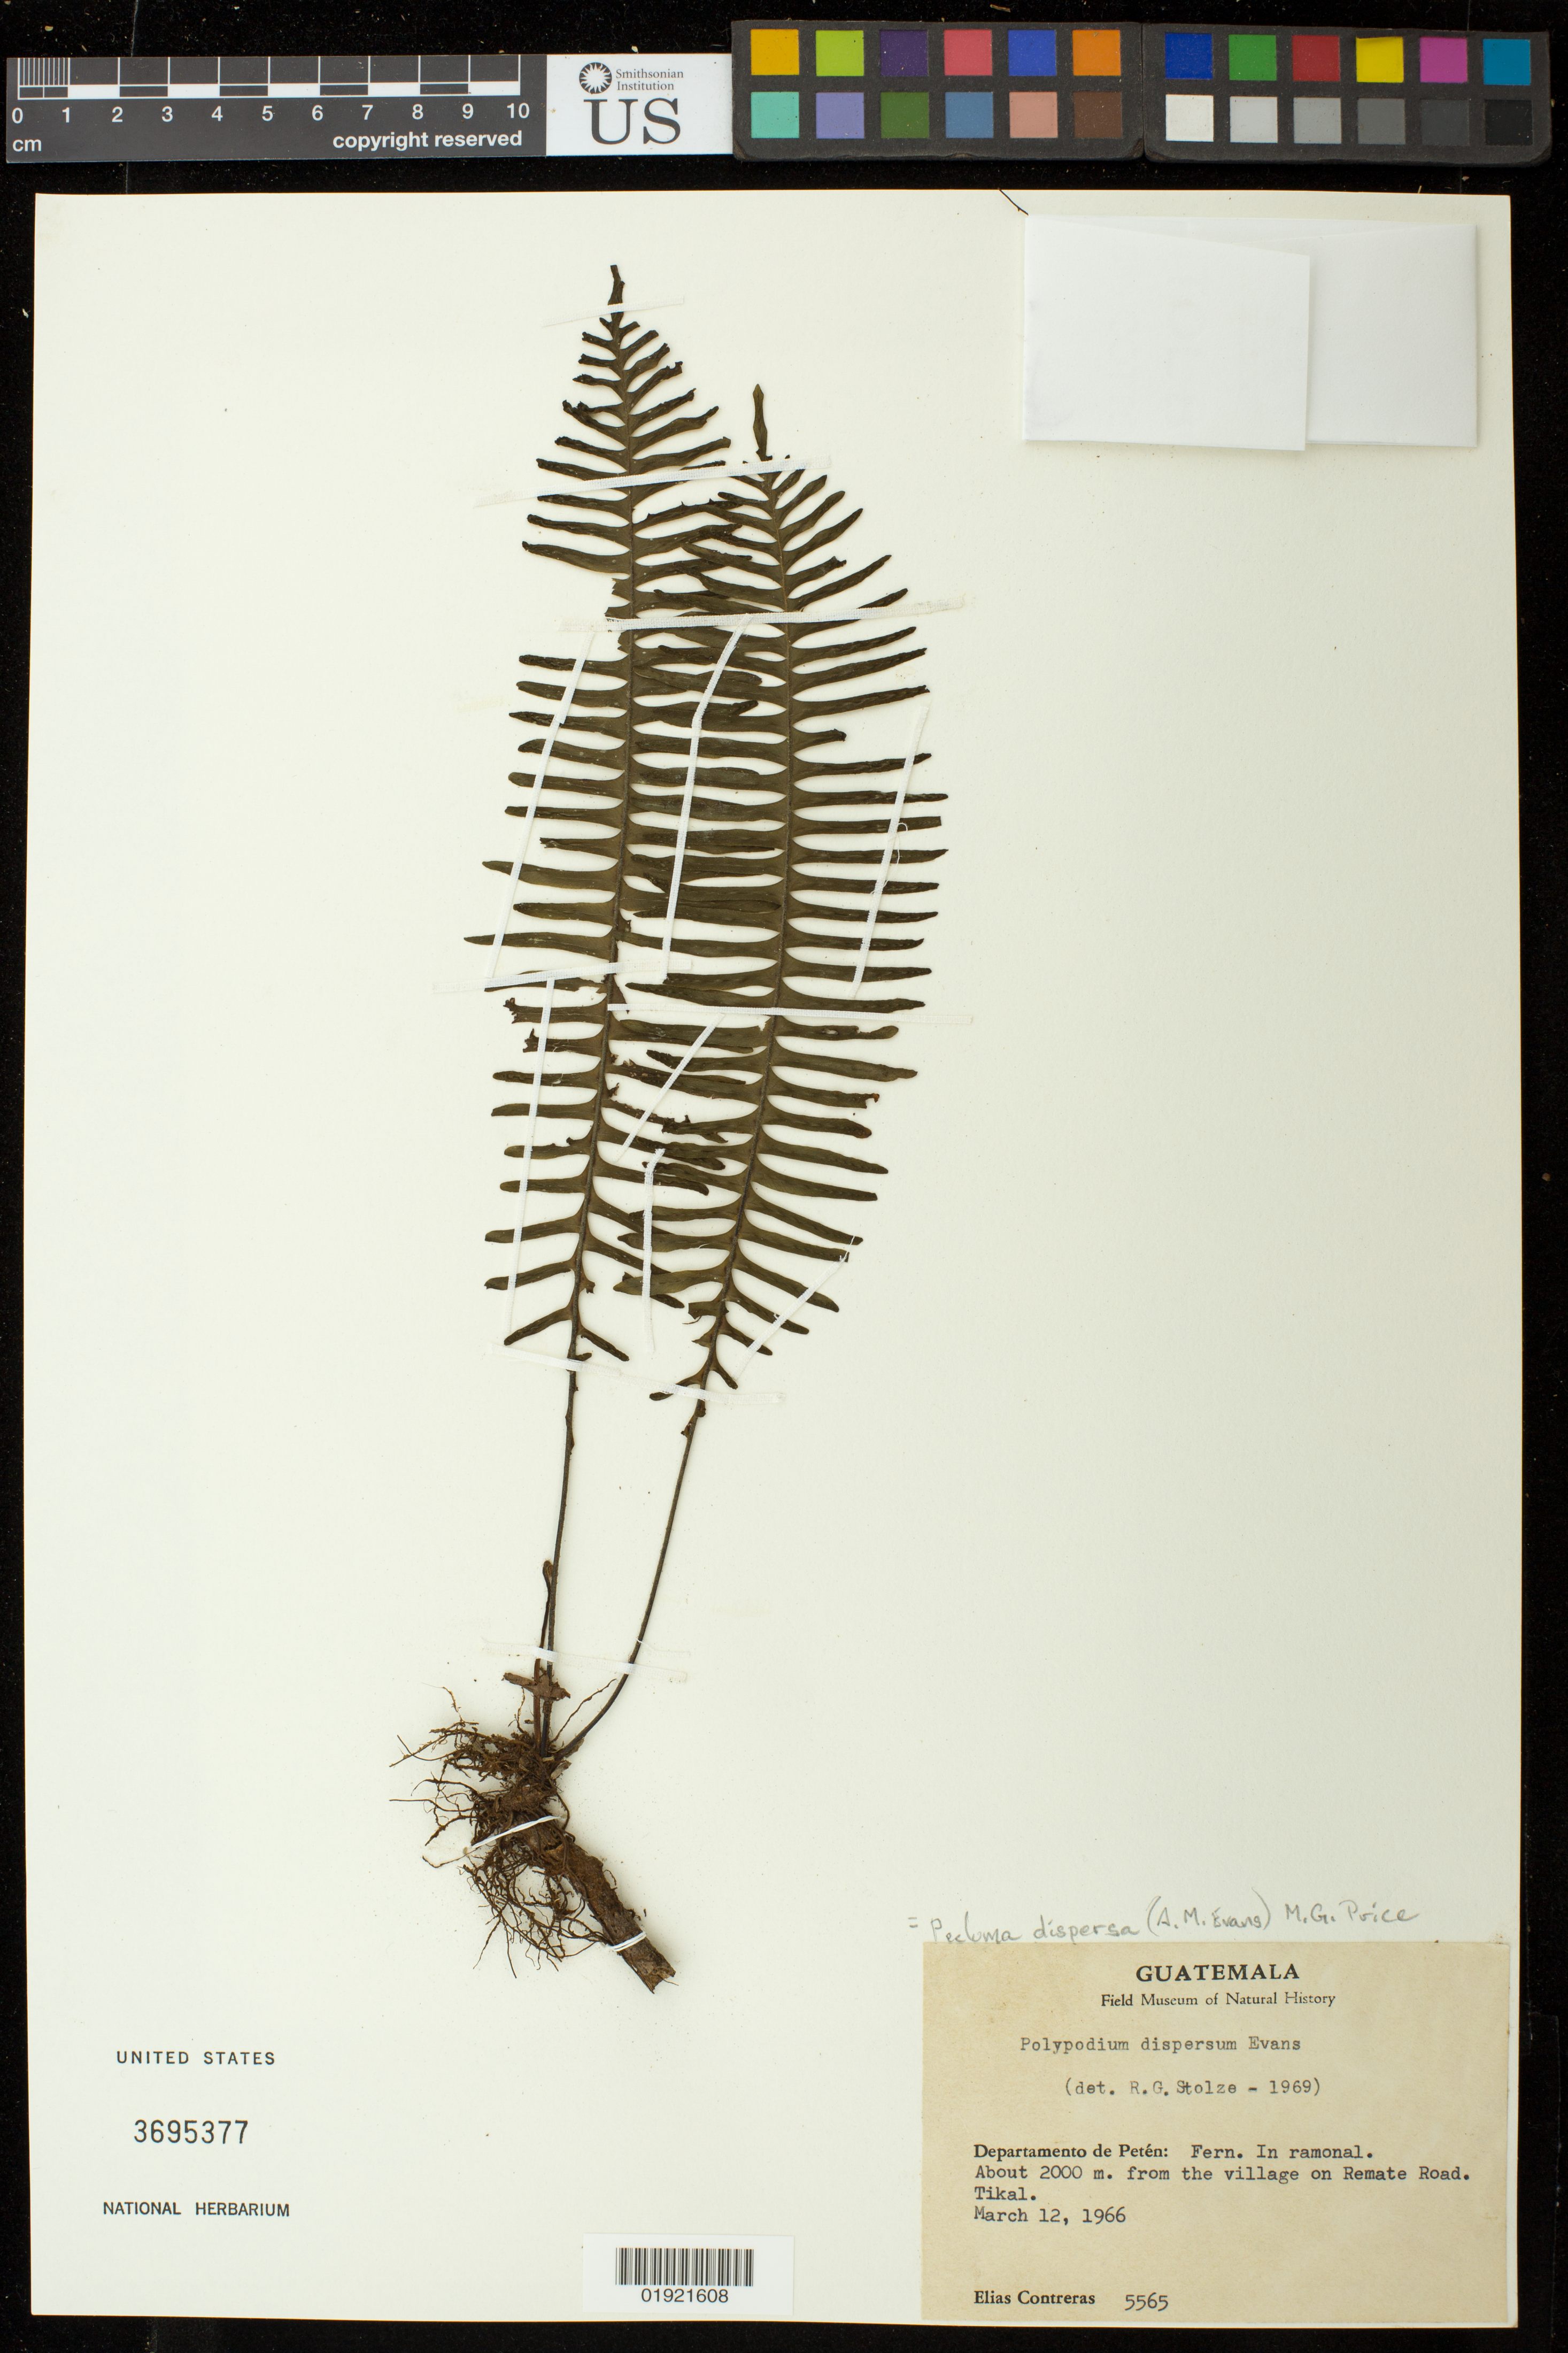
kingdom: Plantae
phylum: Tracheophyta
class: Polypodiopsida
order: Polypodiales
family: Polypodiaceae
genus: Pecluma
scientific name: Pecluma dispersa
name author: (A.M. Evans) M.G. Price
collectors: E. Contreras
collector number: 5565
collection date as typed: March 12, 1966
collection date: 1966-03-12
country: Guatemala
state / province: El Petén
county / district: Flores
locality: Departamento de Petén, about 2000 m. from the village on Remate Road. Tikal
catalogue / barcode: US 3695377